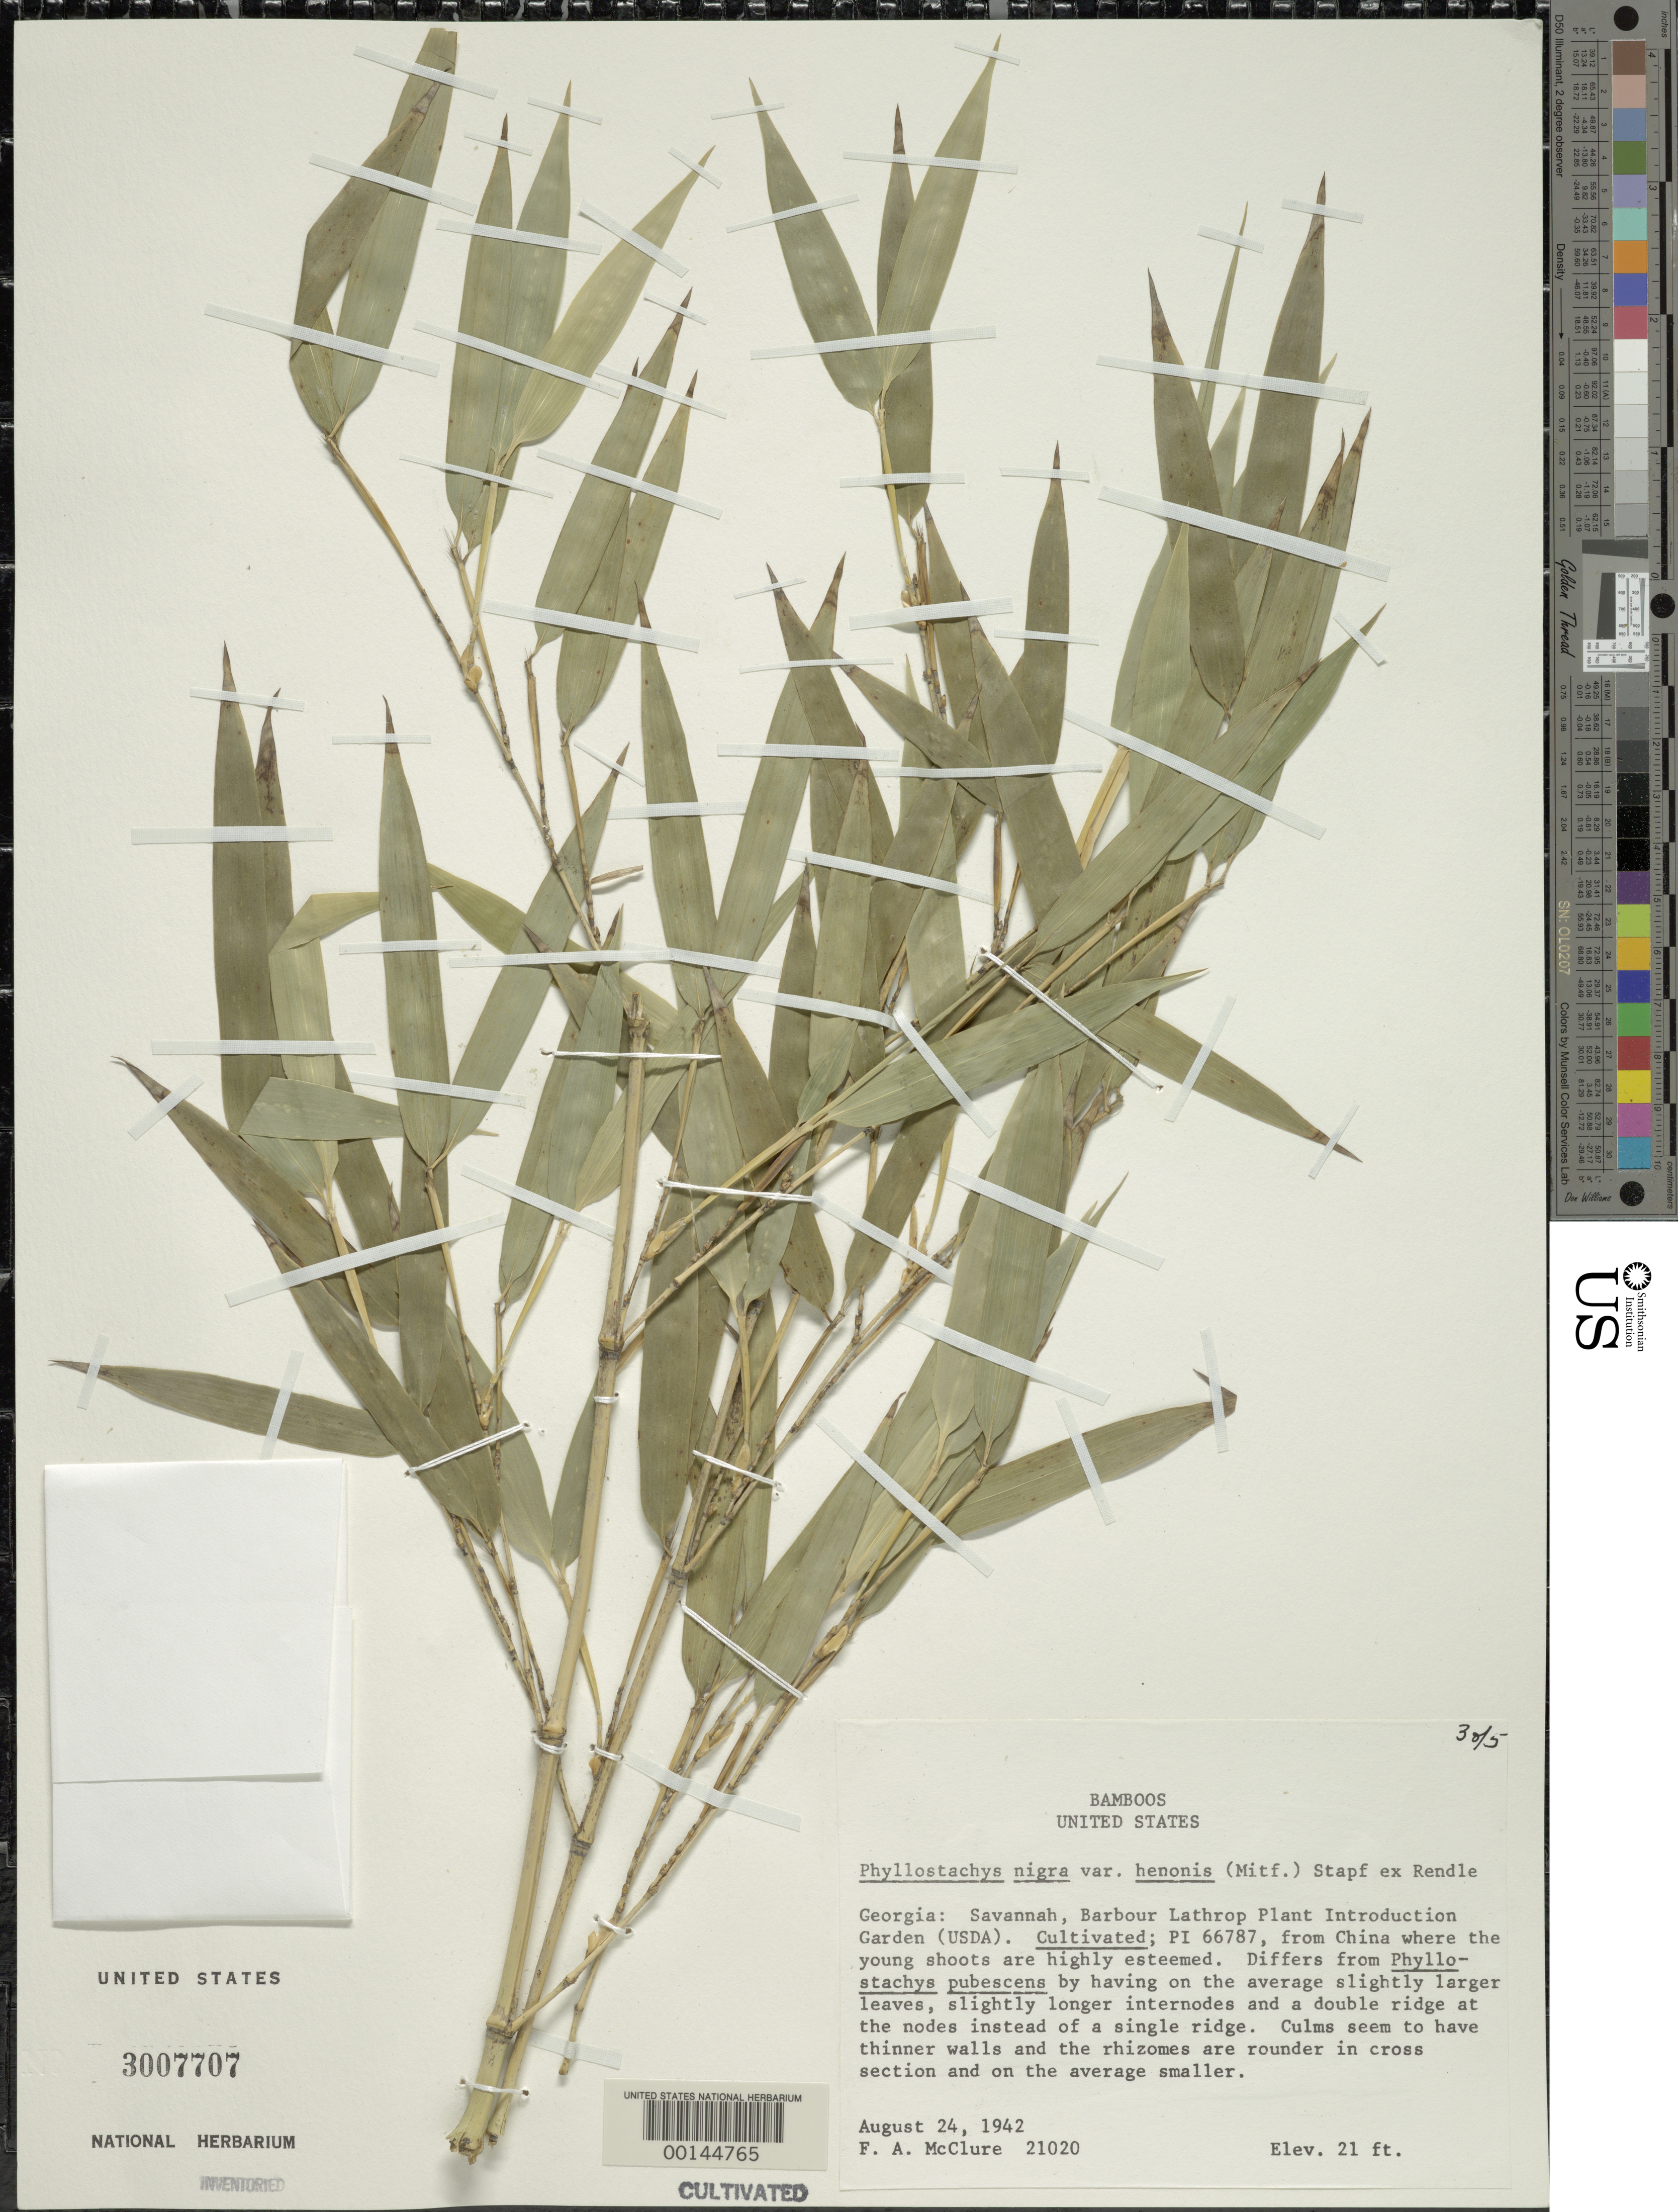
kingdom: Plantae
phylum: Tracheophyta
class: Liliopsida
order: Poales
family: Poaceae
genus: Phyllostachys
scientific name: Phyllostachys nigra var. henonis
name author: (Mitford) Stapf ex Rendle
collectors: F. A. McClure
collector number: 21020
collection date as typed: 24 Aug 1942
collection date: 1942-08-24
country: United States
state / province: Georgia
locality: Savannah, barbour lathrop p.i. garden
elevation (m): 6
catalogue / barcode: US 3007707